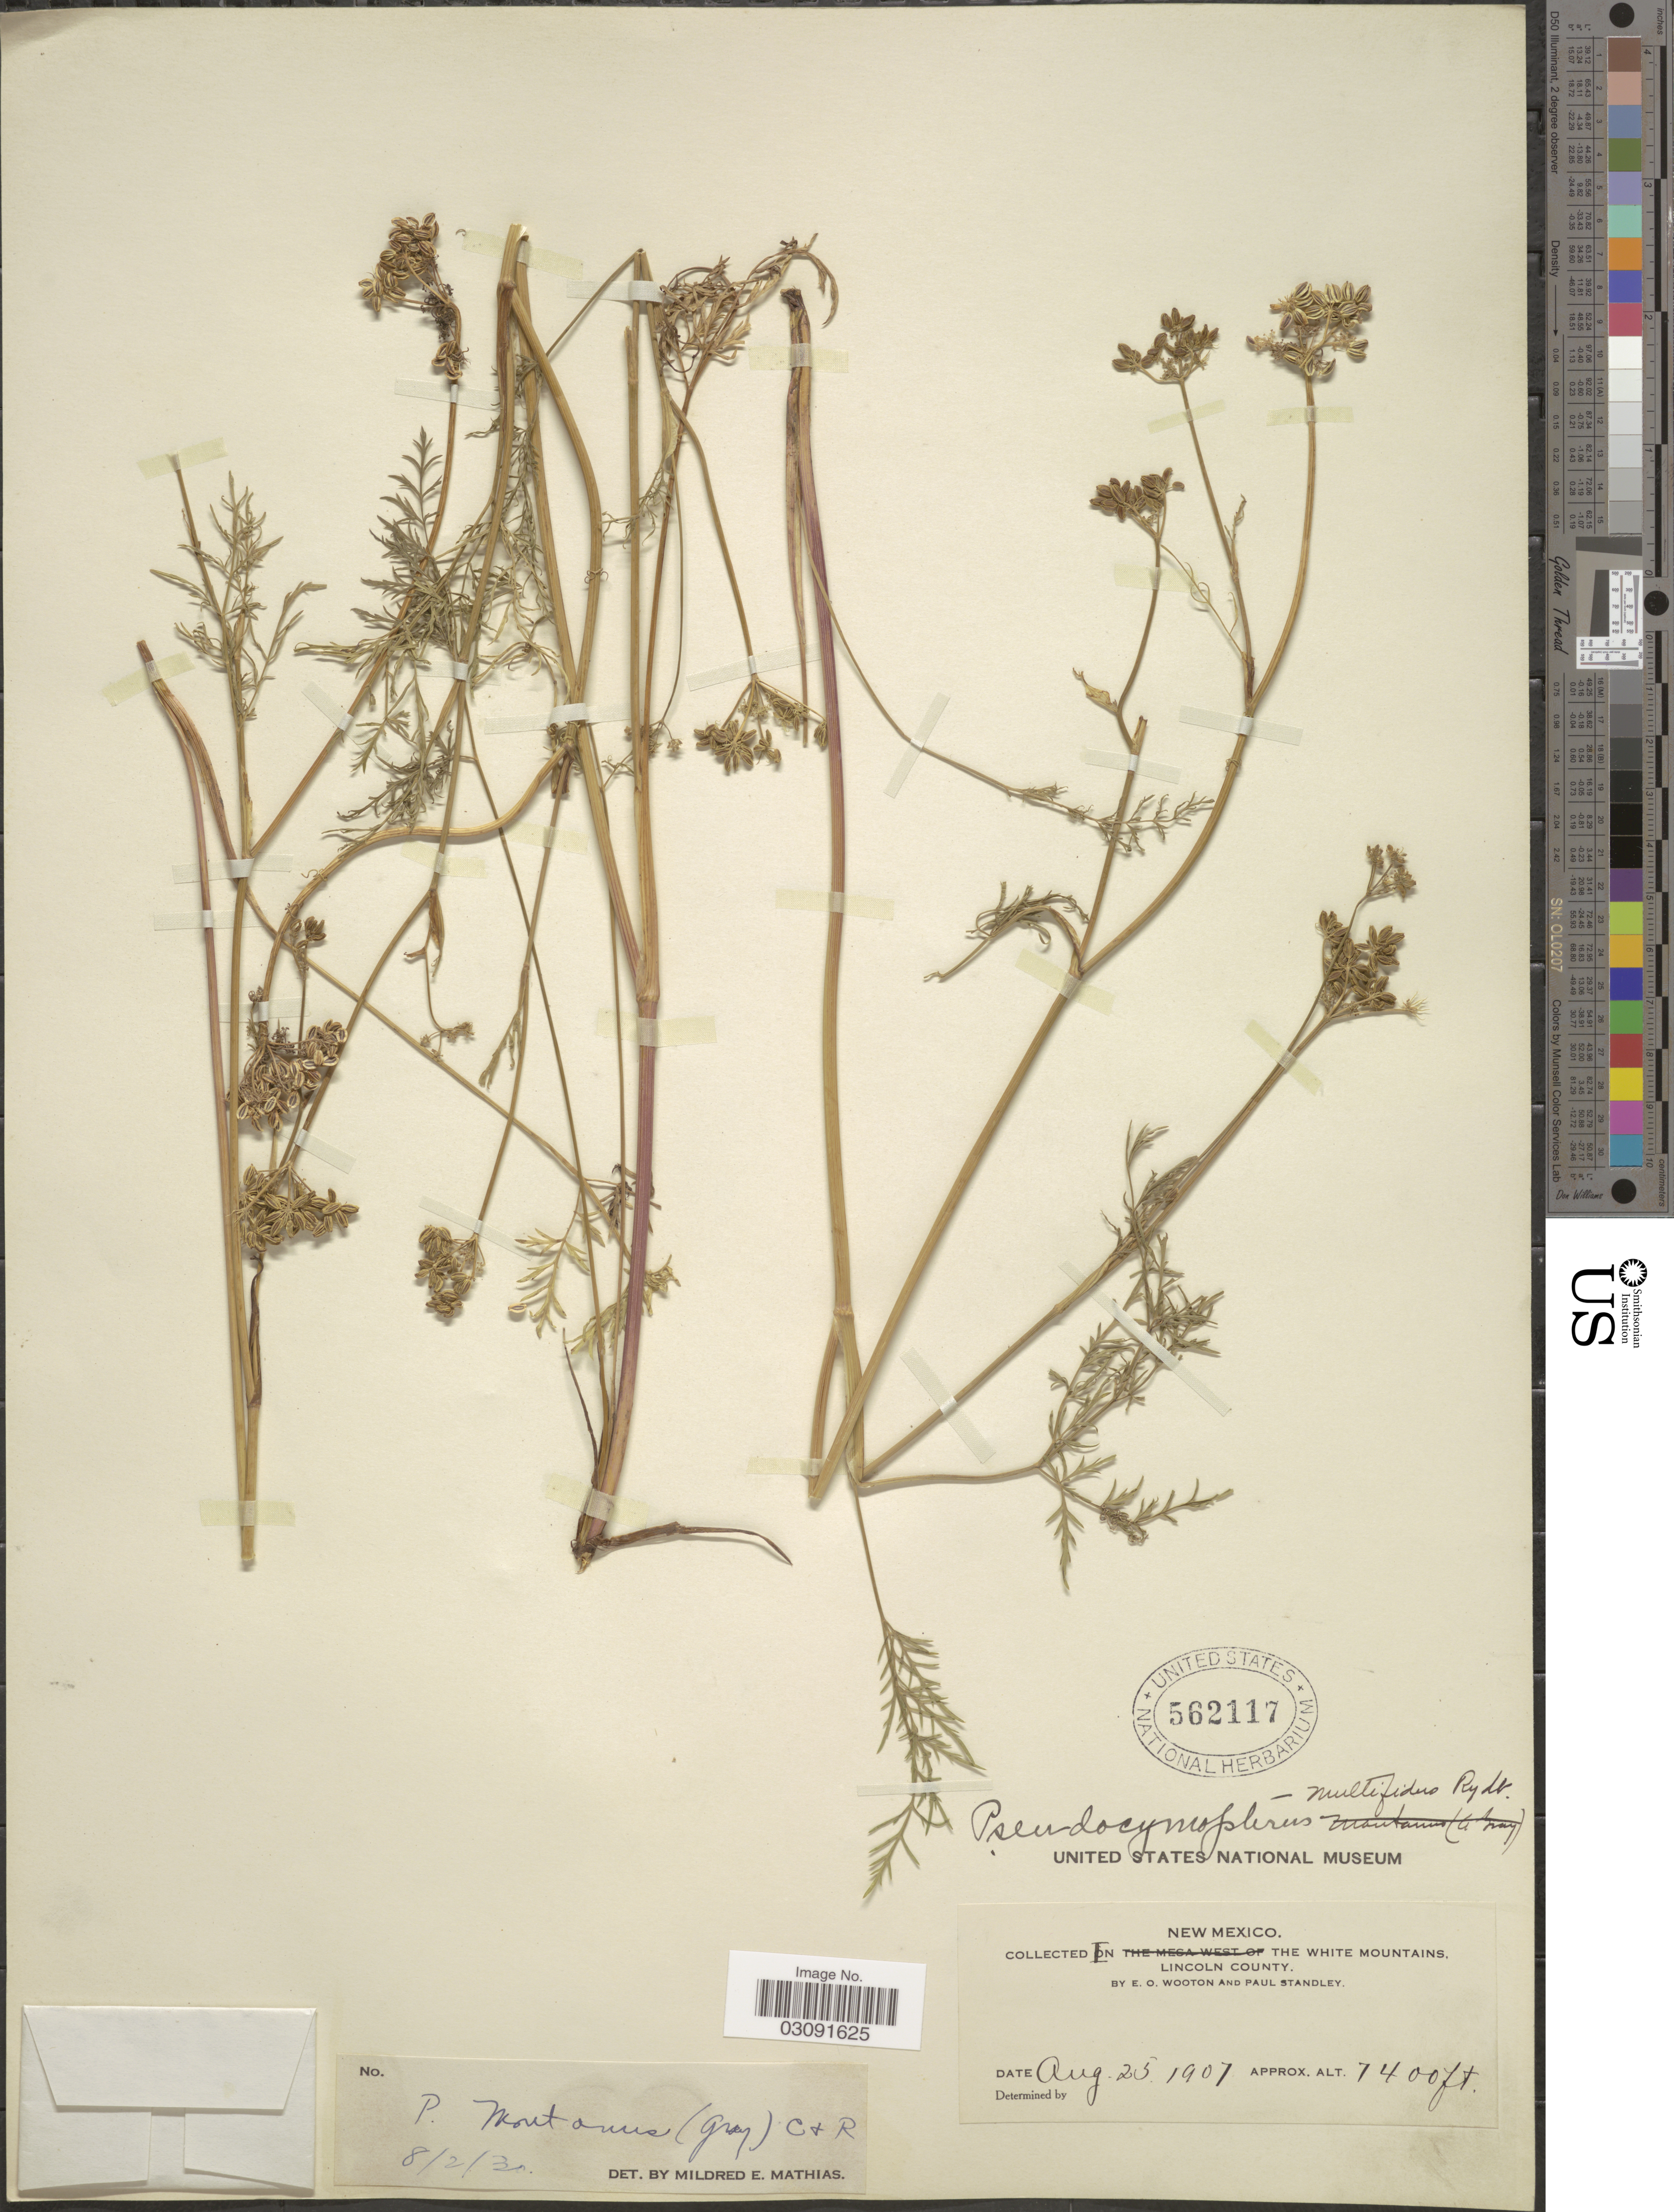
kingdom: Plantae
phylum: Tracheophyta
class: Magnoliopsida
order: Apiales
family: Apiaceae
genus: Pseudocymopterus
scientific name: Pseudocymopterus montanus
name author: (A. Gray) J.M. Coult. & Rose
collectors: E. O. Wooton & P. C. Standley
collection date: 1907-08-25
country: United States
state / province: New Mexico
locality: In The White Mountains, Lincoln County.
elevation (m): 2256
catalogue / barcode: US 562117